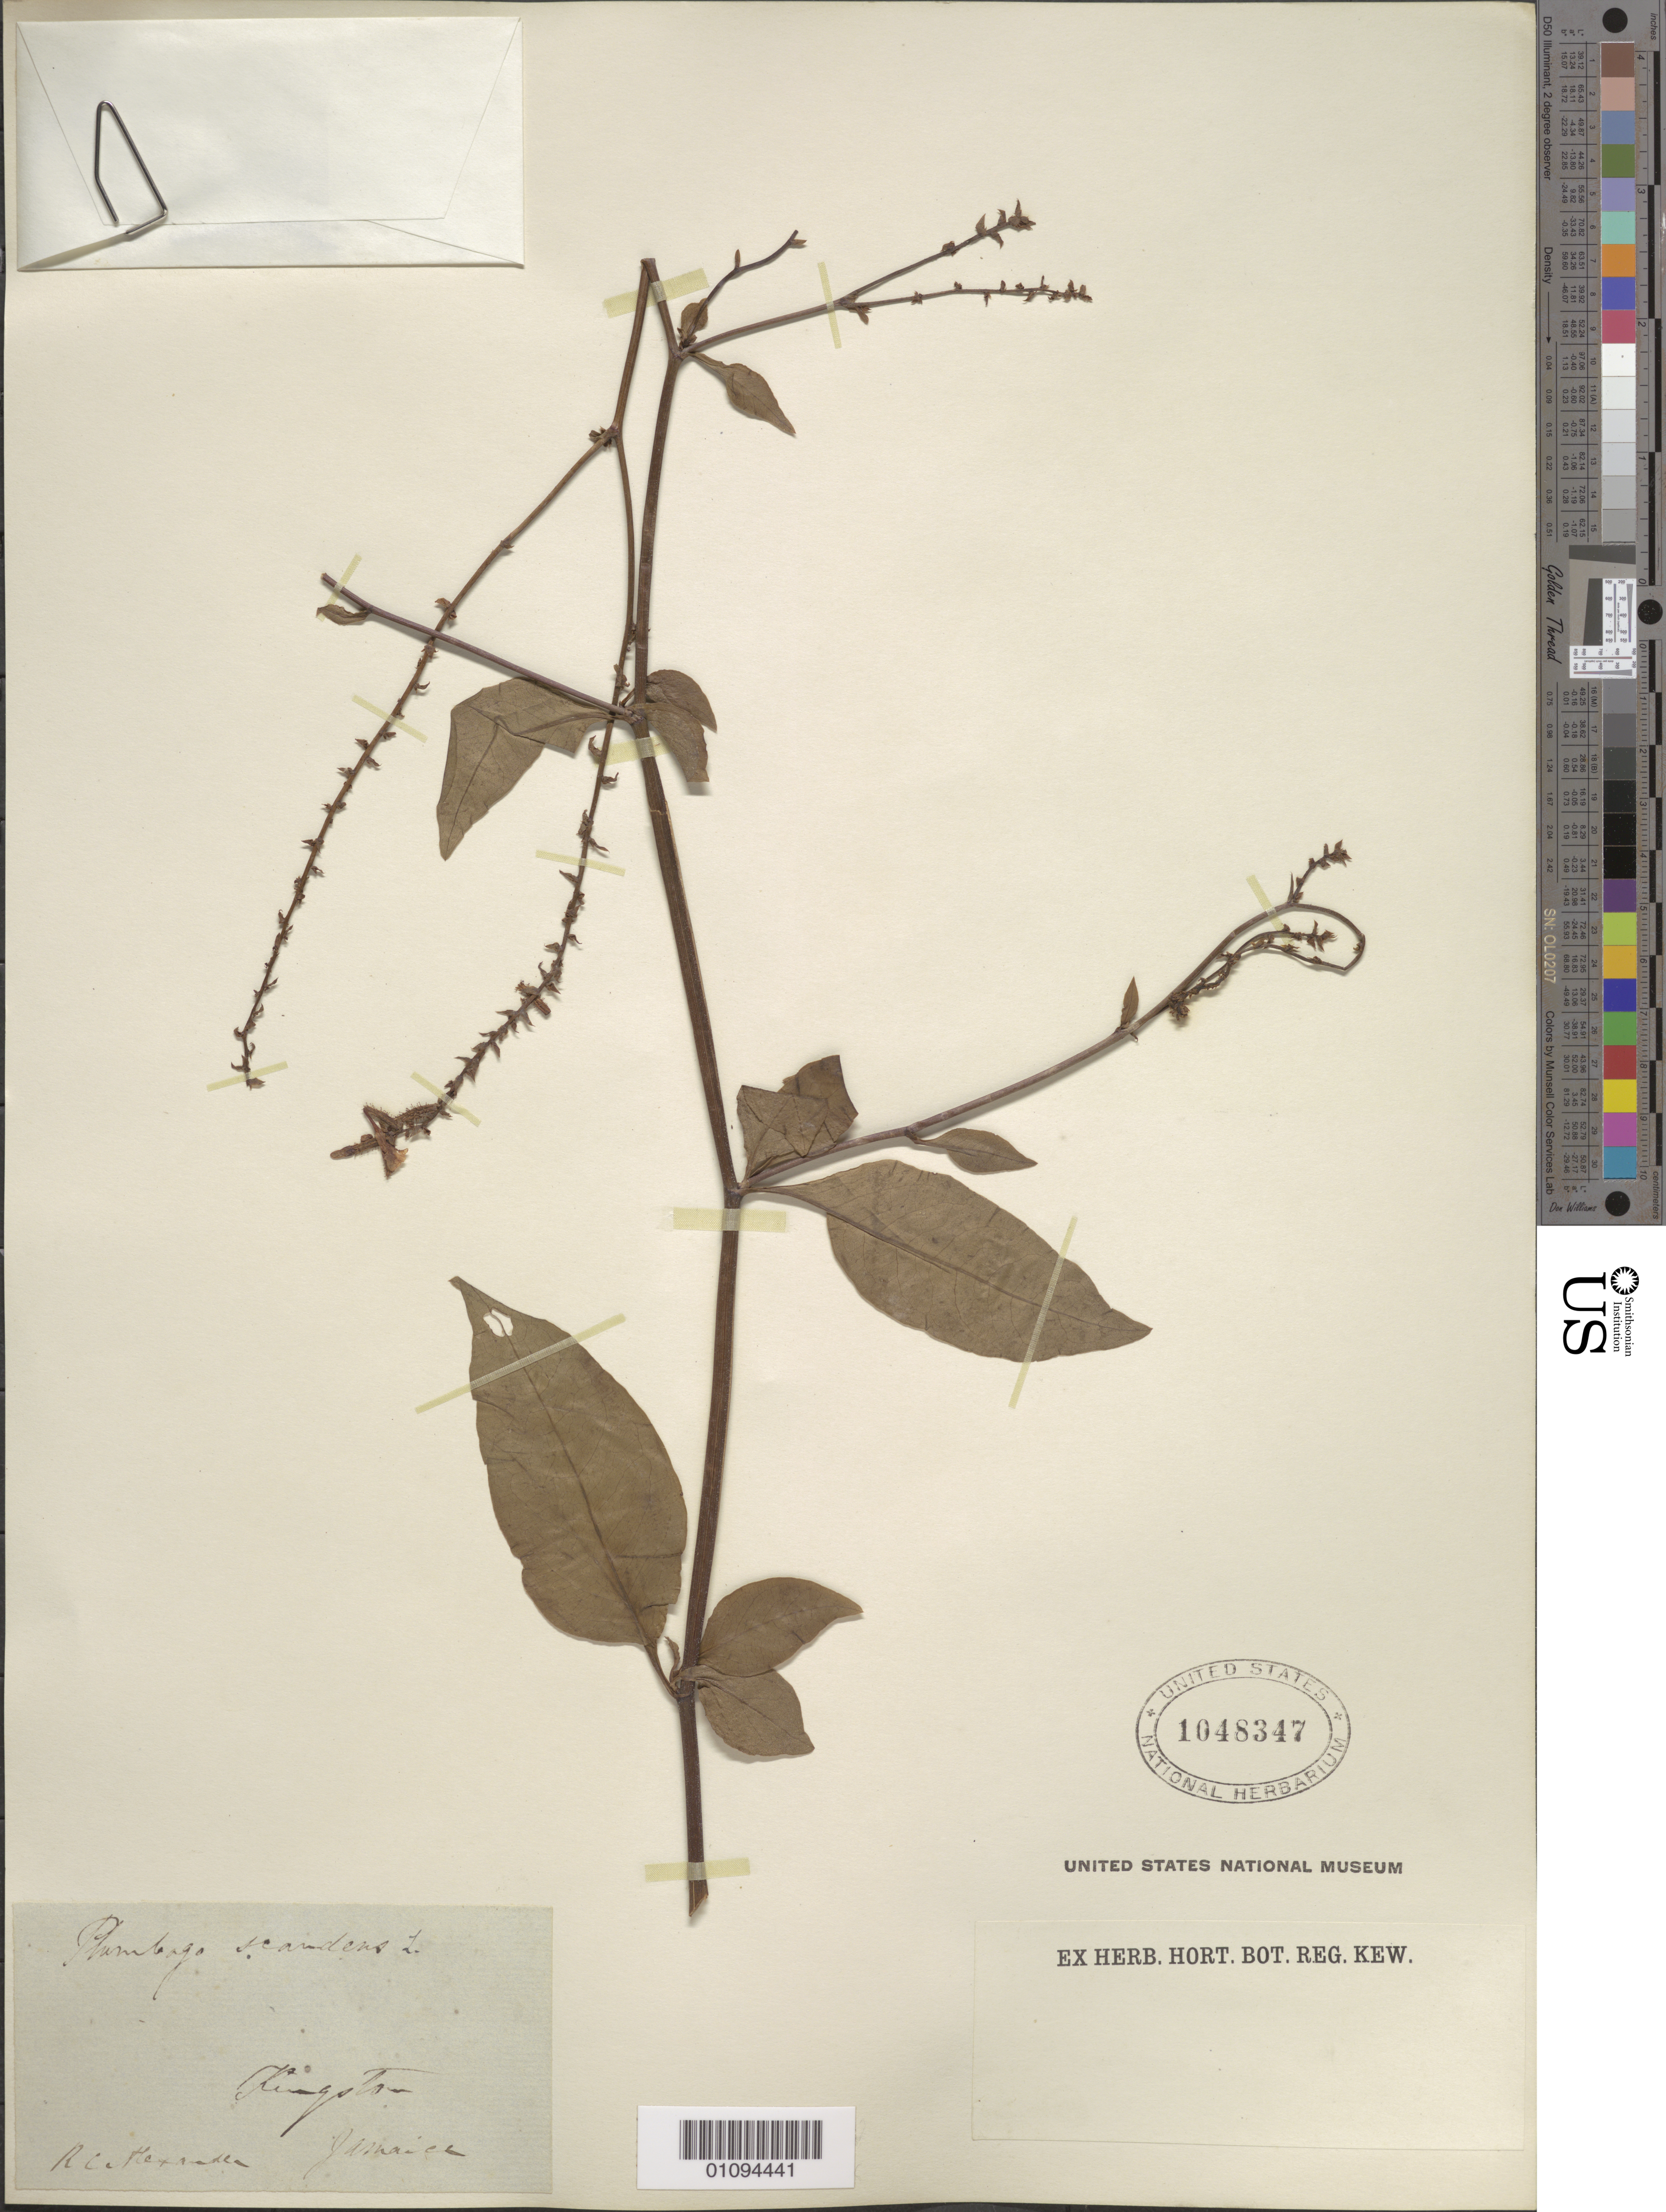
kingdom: Plantae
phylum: Tracheophyta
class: Magnoliopsida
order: Caryophyllales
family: Plumbaginaceae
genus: Plumbago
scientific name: Plumbago scandens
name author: L.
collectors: R. C. Alexander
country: Jamaica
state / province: Kingston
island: Jamaica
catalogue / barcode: US 1048347